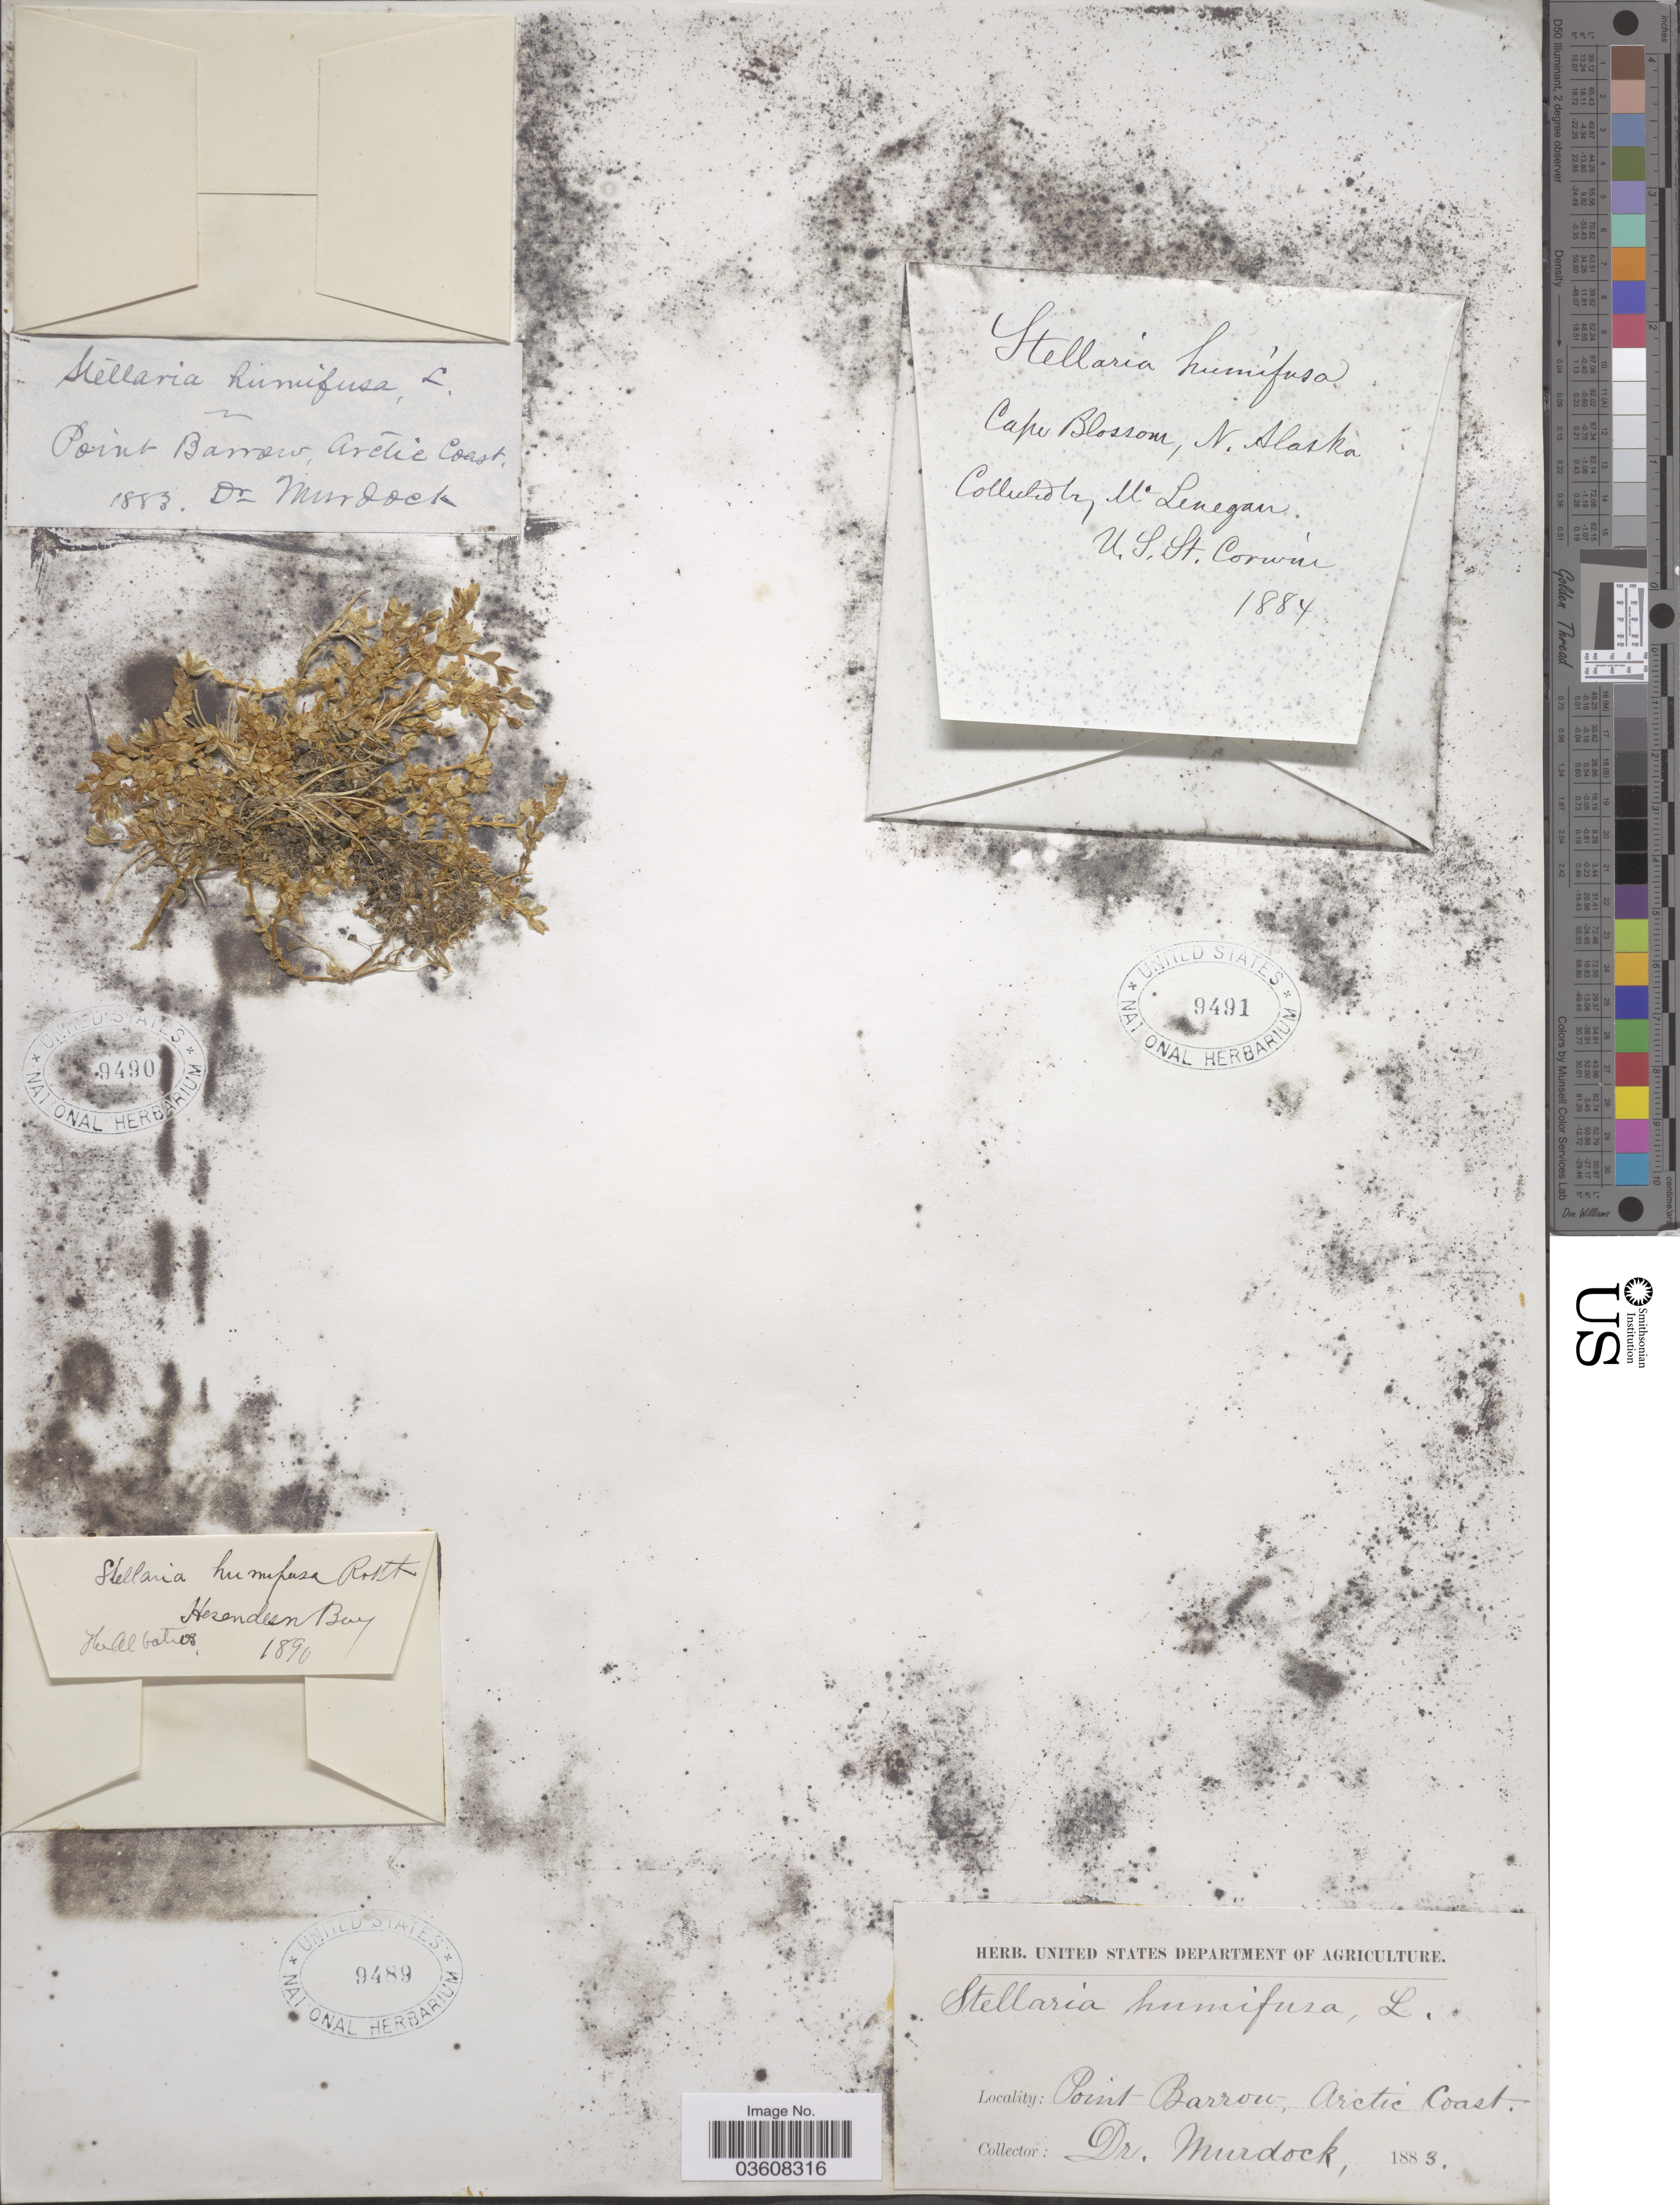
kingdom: Plantae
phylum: Tracheophyta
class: Magnoliopsida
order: Caryophyllales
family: Caryophyllaceae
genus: Stellaria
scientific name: Stellaria humifusa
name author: Rottb.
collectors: McLenegan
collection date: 1884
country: United States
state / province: Alaska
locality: Cape Blossom, N. Alaska.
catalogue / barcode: US 9491-2